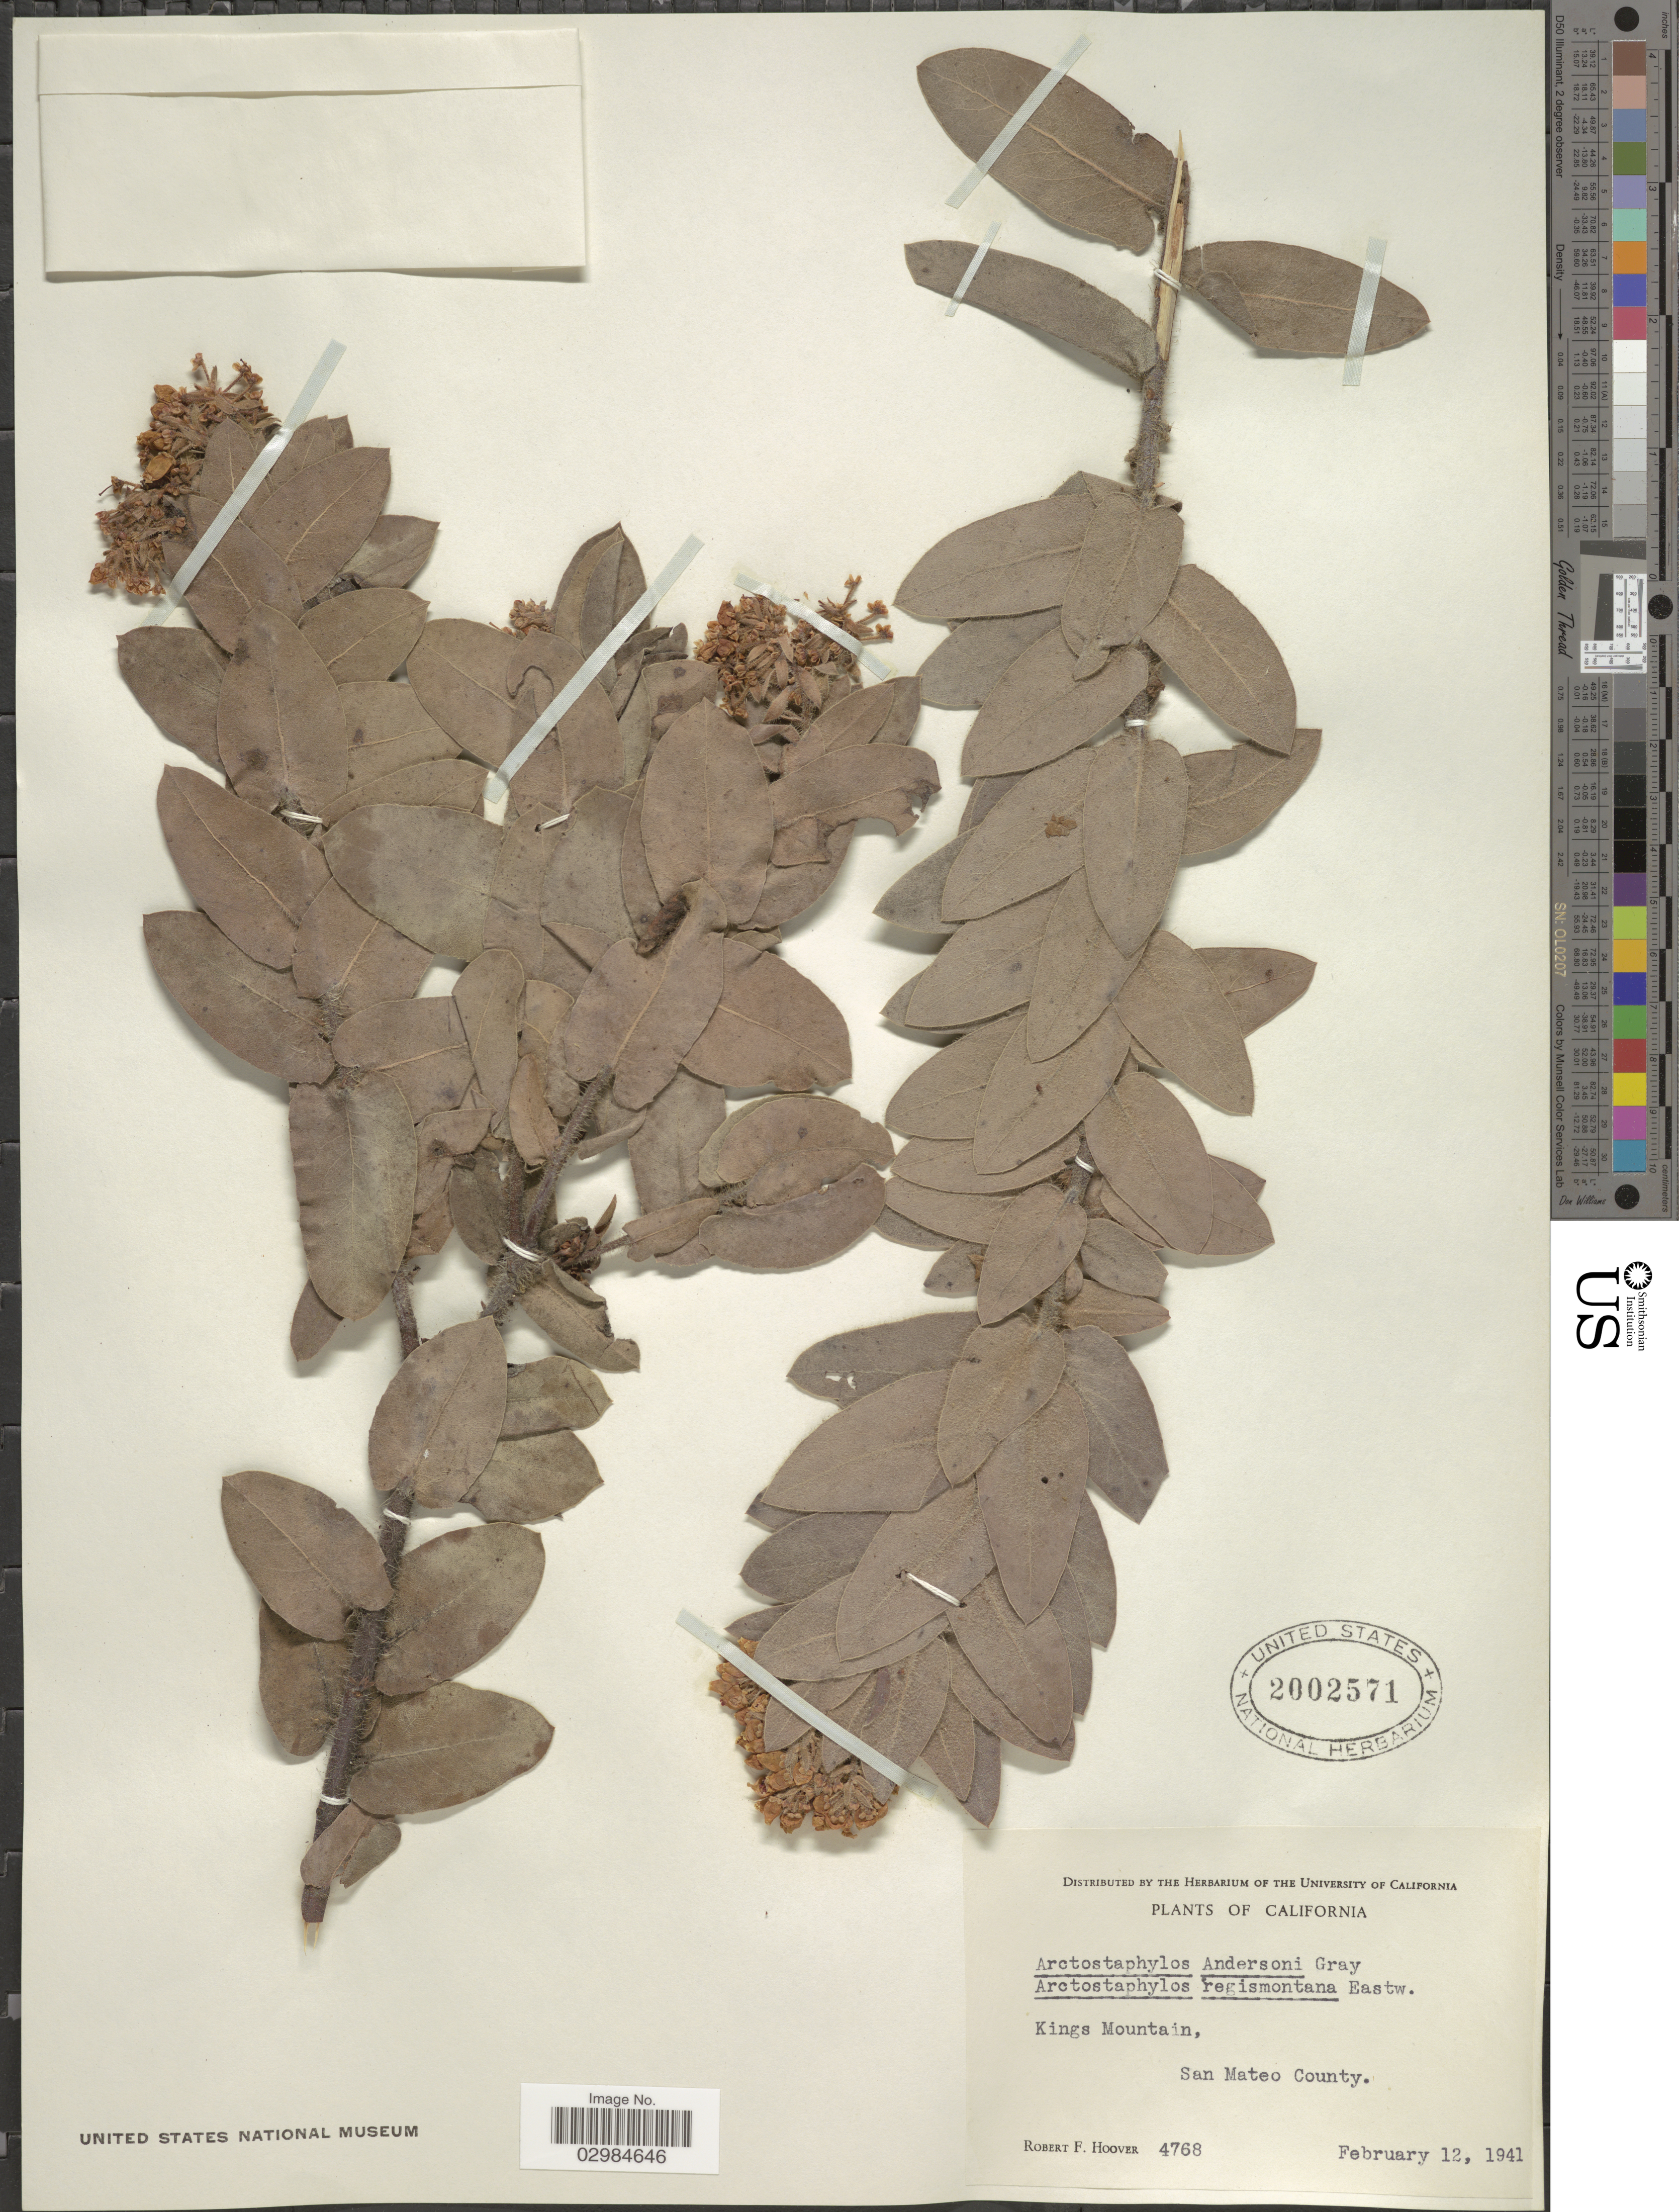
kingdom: Plantae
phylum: Tracheophyta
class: Magnoliopsida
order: Ericales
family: Ericaceae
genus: Arctostaphylos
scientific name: Arctostaphylos regismontana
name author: Eastw.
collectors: R. F. Hoover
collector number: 4768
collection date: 1941-02-12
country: United States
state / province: California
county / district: San Mateo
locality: Kings Mountain, San Mateo Co.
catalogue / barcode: US 2002571